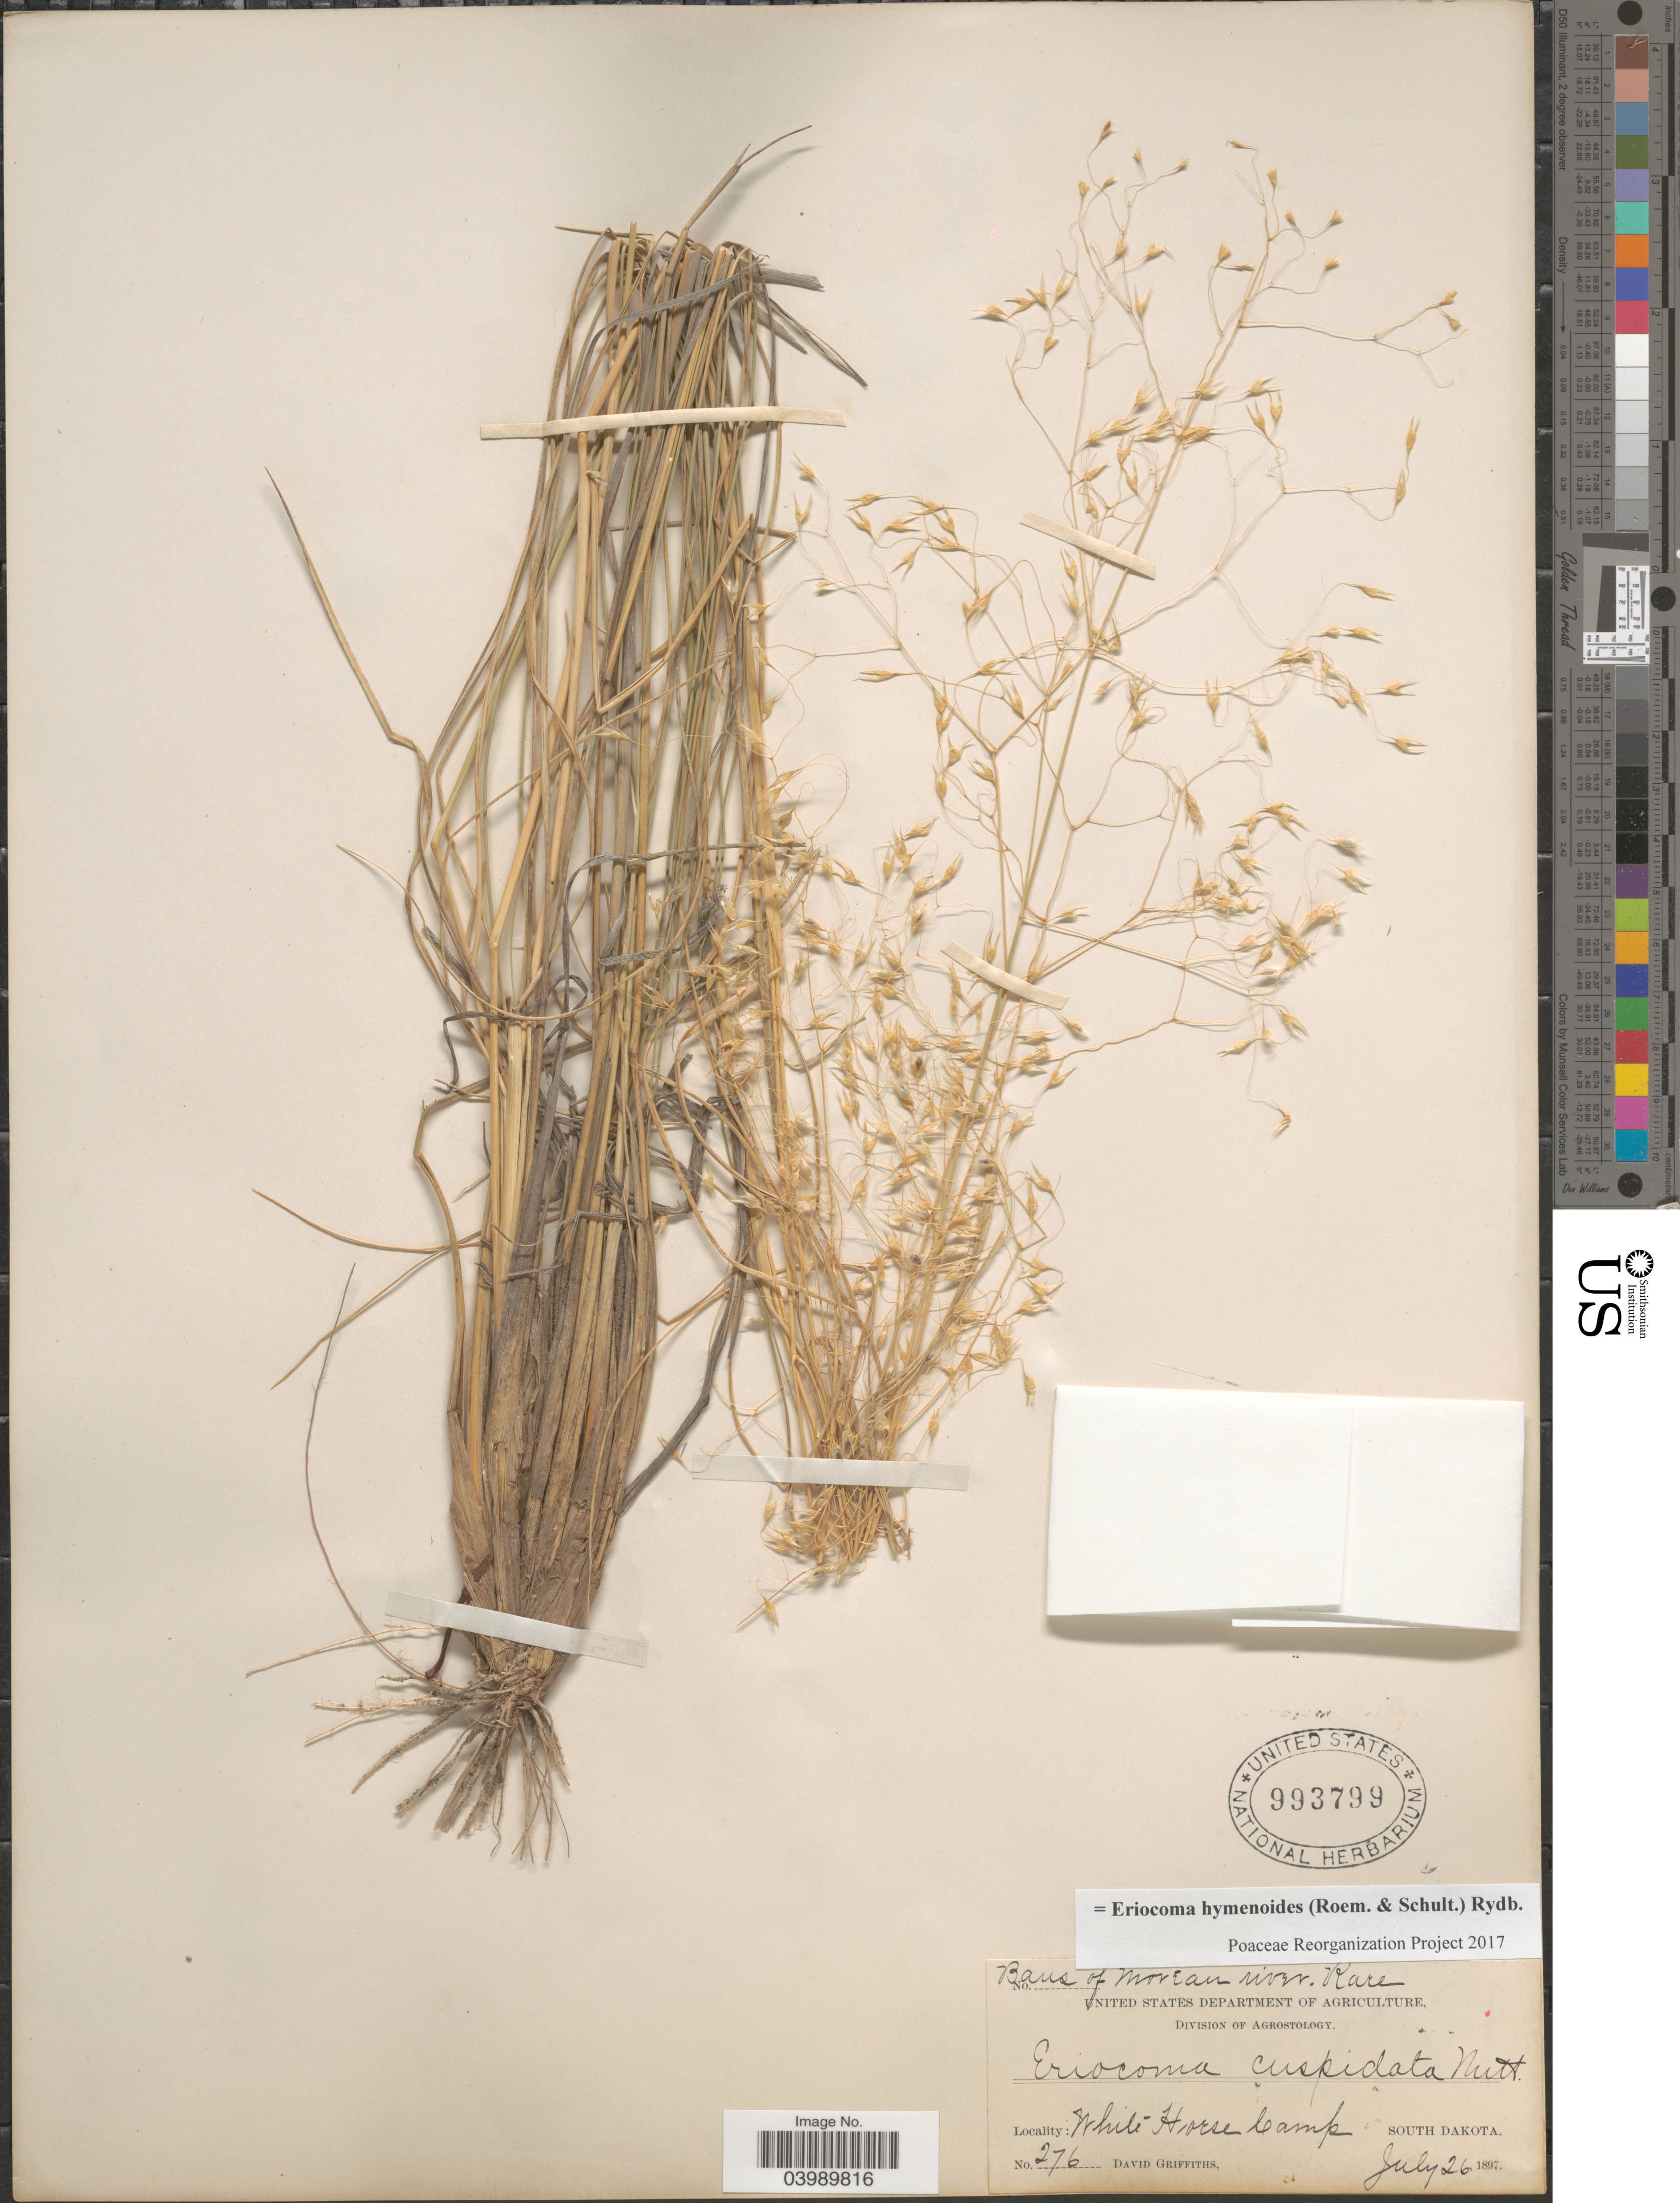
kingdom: Plantae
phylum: Tracheophyta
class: Liliopsida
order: Poales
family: Poaceae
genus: Eriocoma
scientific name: Eriocoma hymenoides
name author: (Roem. & Schult.) Rydb.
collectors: D. Griffiths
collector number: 276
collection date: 1897-07-26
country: United States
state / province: South Dakota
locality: Banks of Moreau river. White Horse Camp.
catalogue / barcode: US 993799